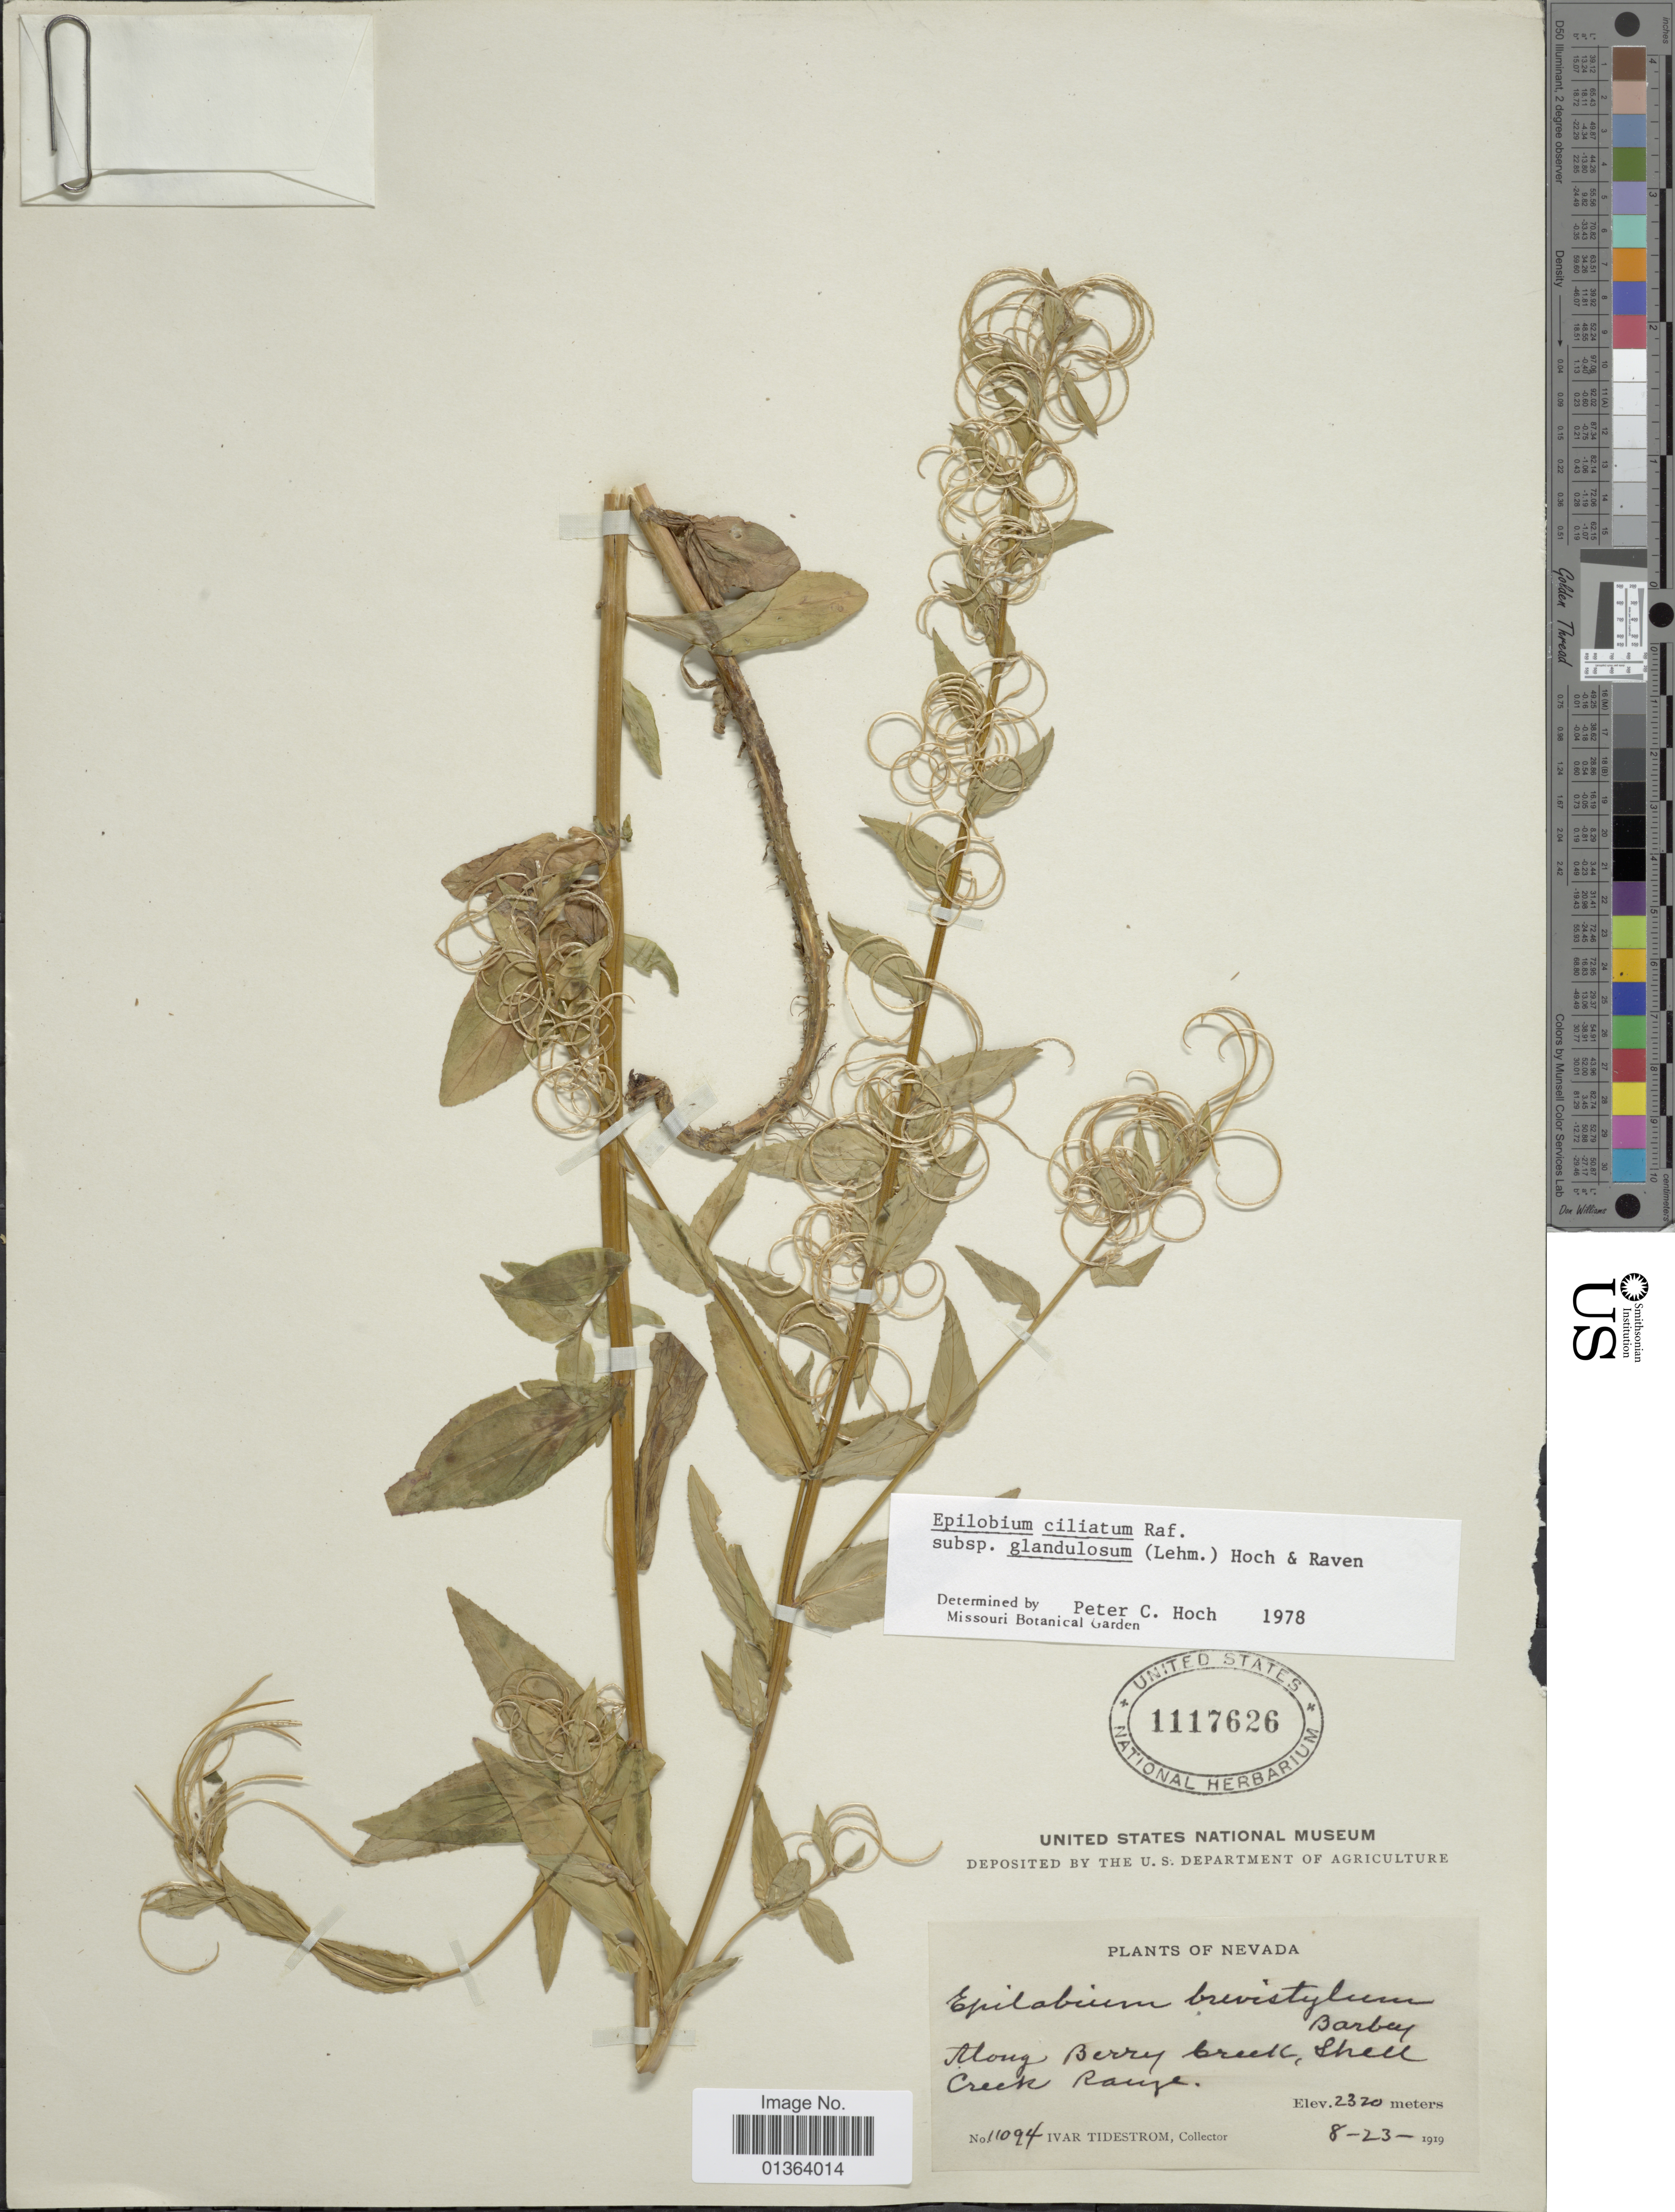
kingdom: Plantae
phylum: Tracheophyta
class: Magnoliopsida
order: Myrtales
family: Onagraceae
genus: Epilobium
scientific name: Epilobium ciliatum subsp. glandulosum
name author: (Lehm.) Hoch & P.H. Raven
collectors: I. F. Tidestrom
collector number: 11094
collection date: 1919-08-23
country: United States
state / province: Nevada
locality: Along Berry Creek, Shell Creek Range.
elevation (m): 2320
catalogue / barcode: US 1117626